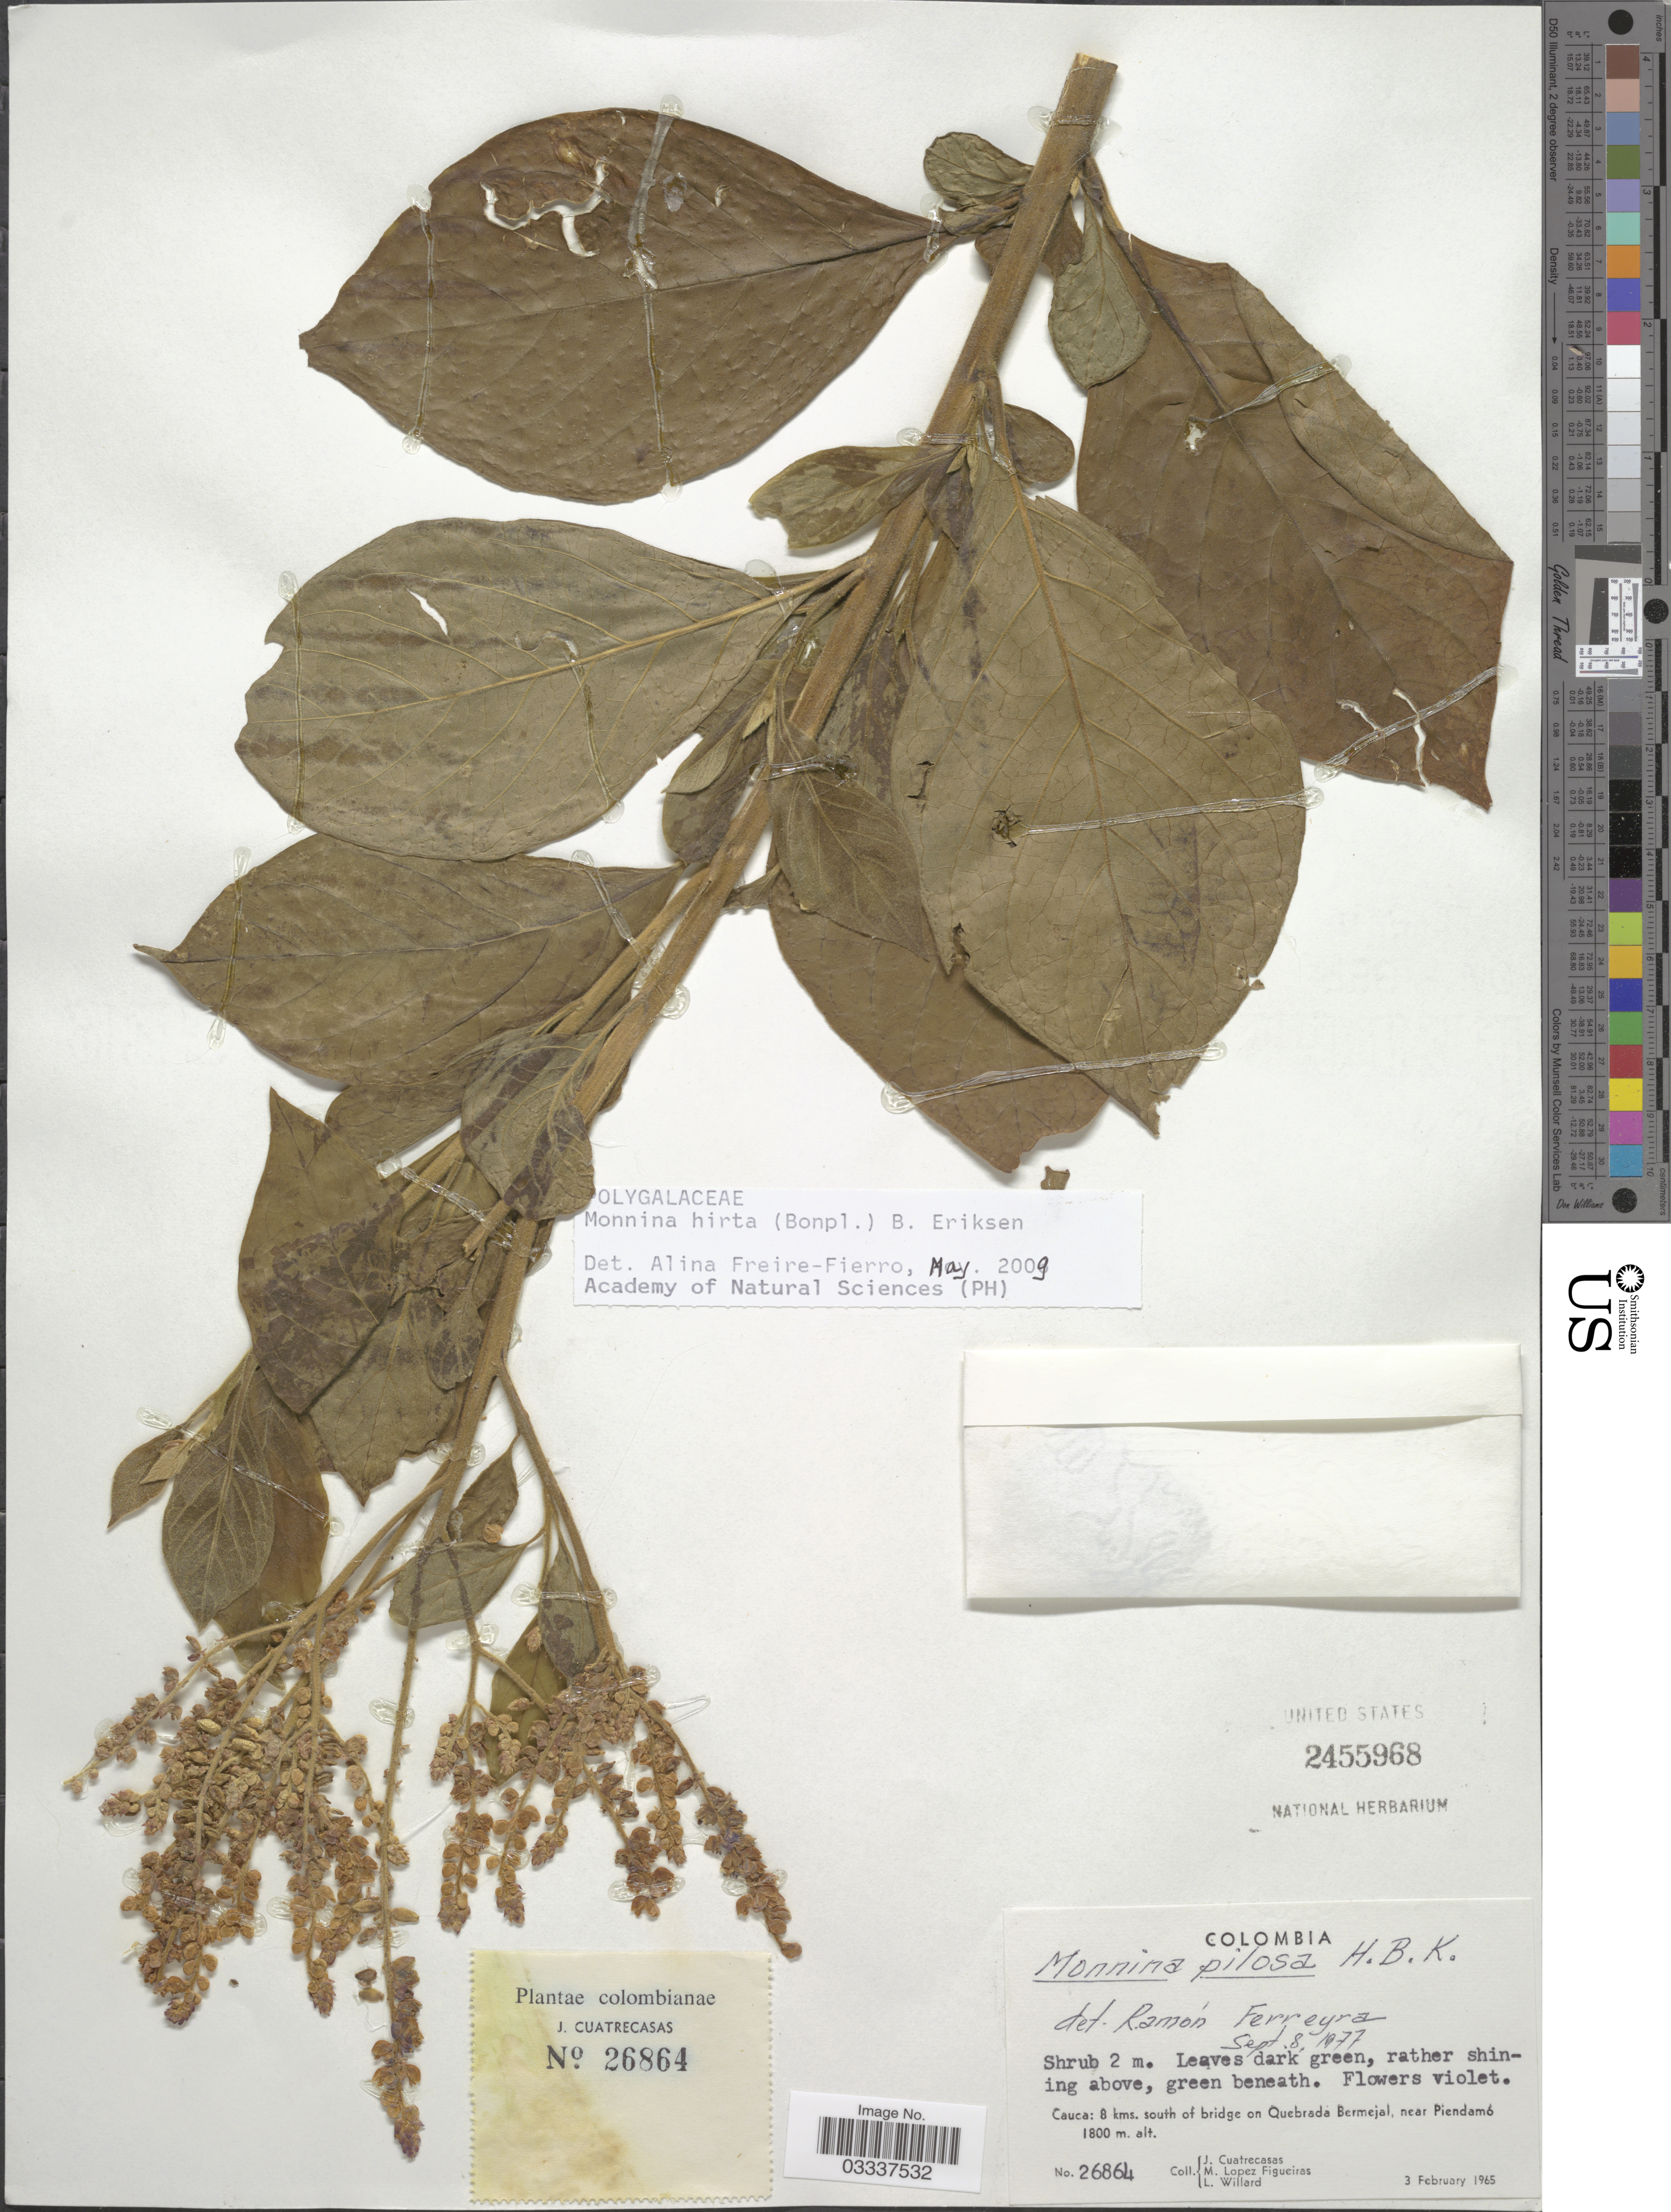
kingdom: Plantae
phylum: Tracheophyta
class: Magnoliopsida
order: Fabales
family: Polygalaceae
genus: Monnina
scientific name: Monnina hirta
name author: (Bonpl.) B. Eriksen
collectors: J. Cuatrecasas, M. López Figueiras & L. Willard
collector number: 26864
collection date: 1965-02-03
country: Colombia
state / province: Cauca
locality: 8 kms. south of bridge on Quebrada Bermejal, near Piendamó.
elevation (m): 1800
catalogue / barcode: US 2455968